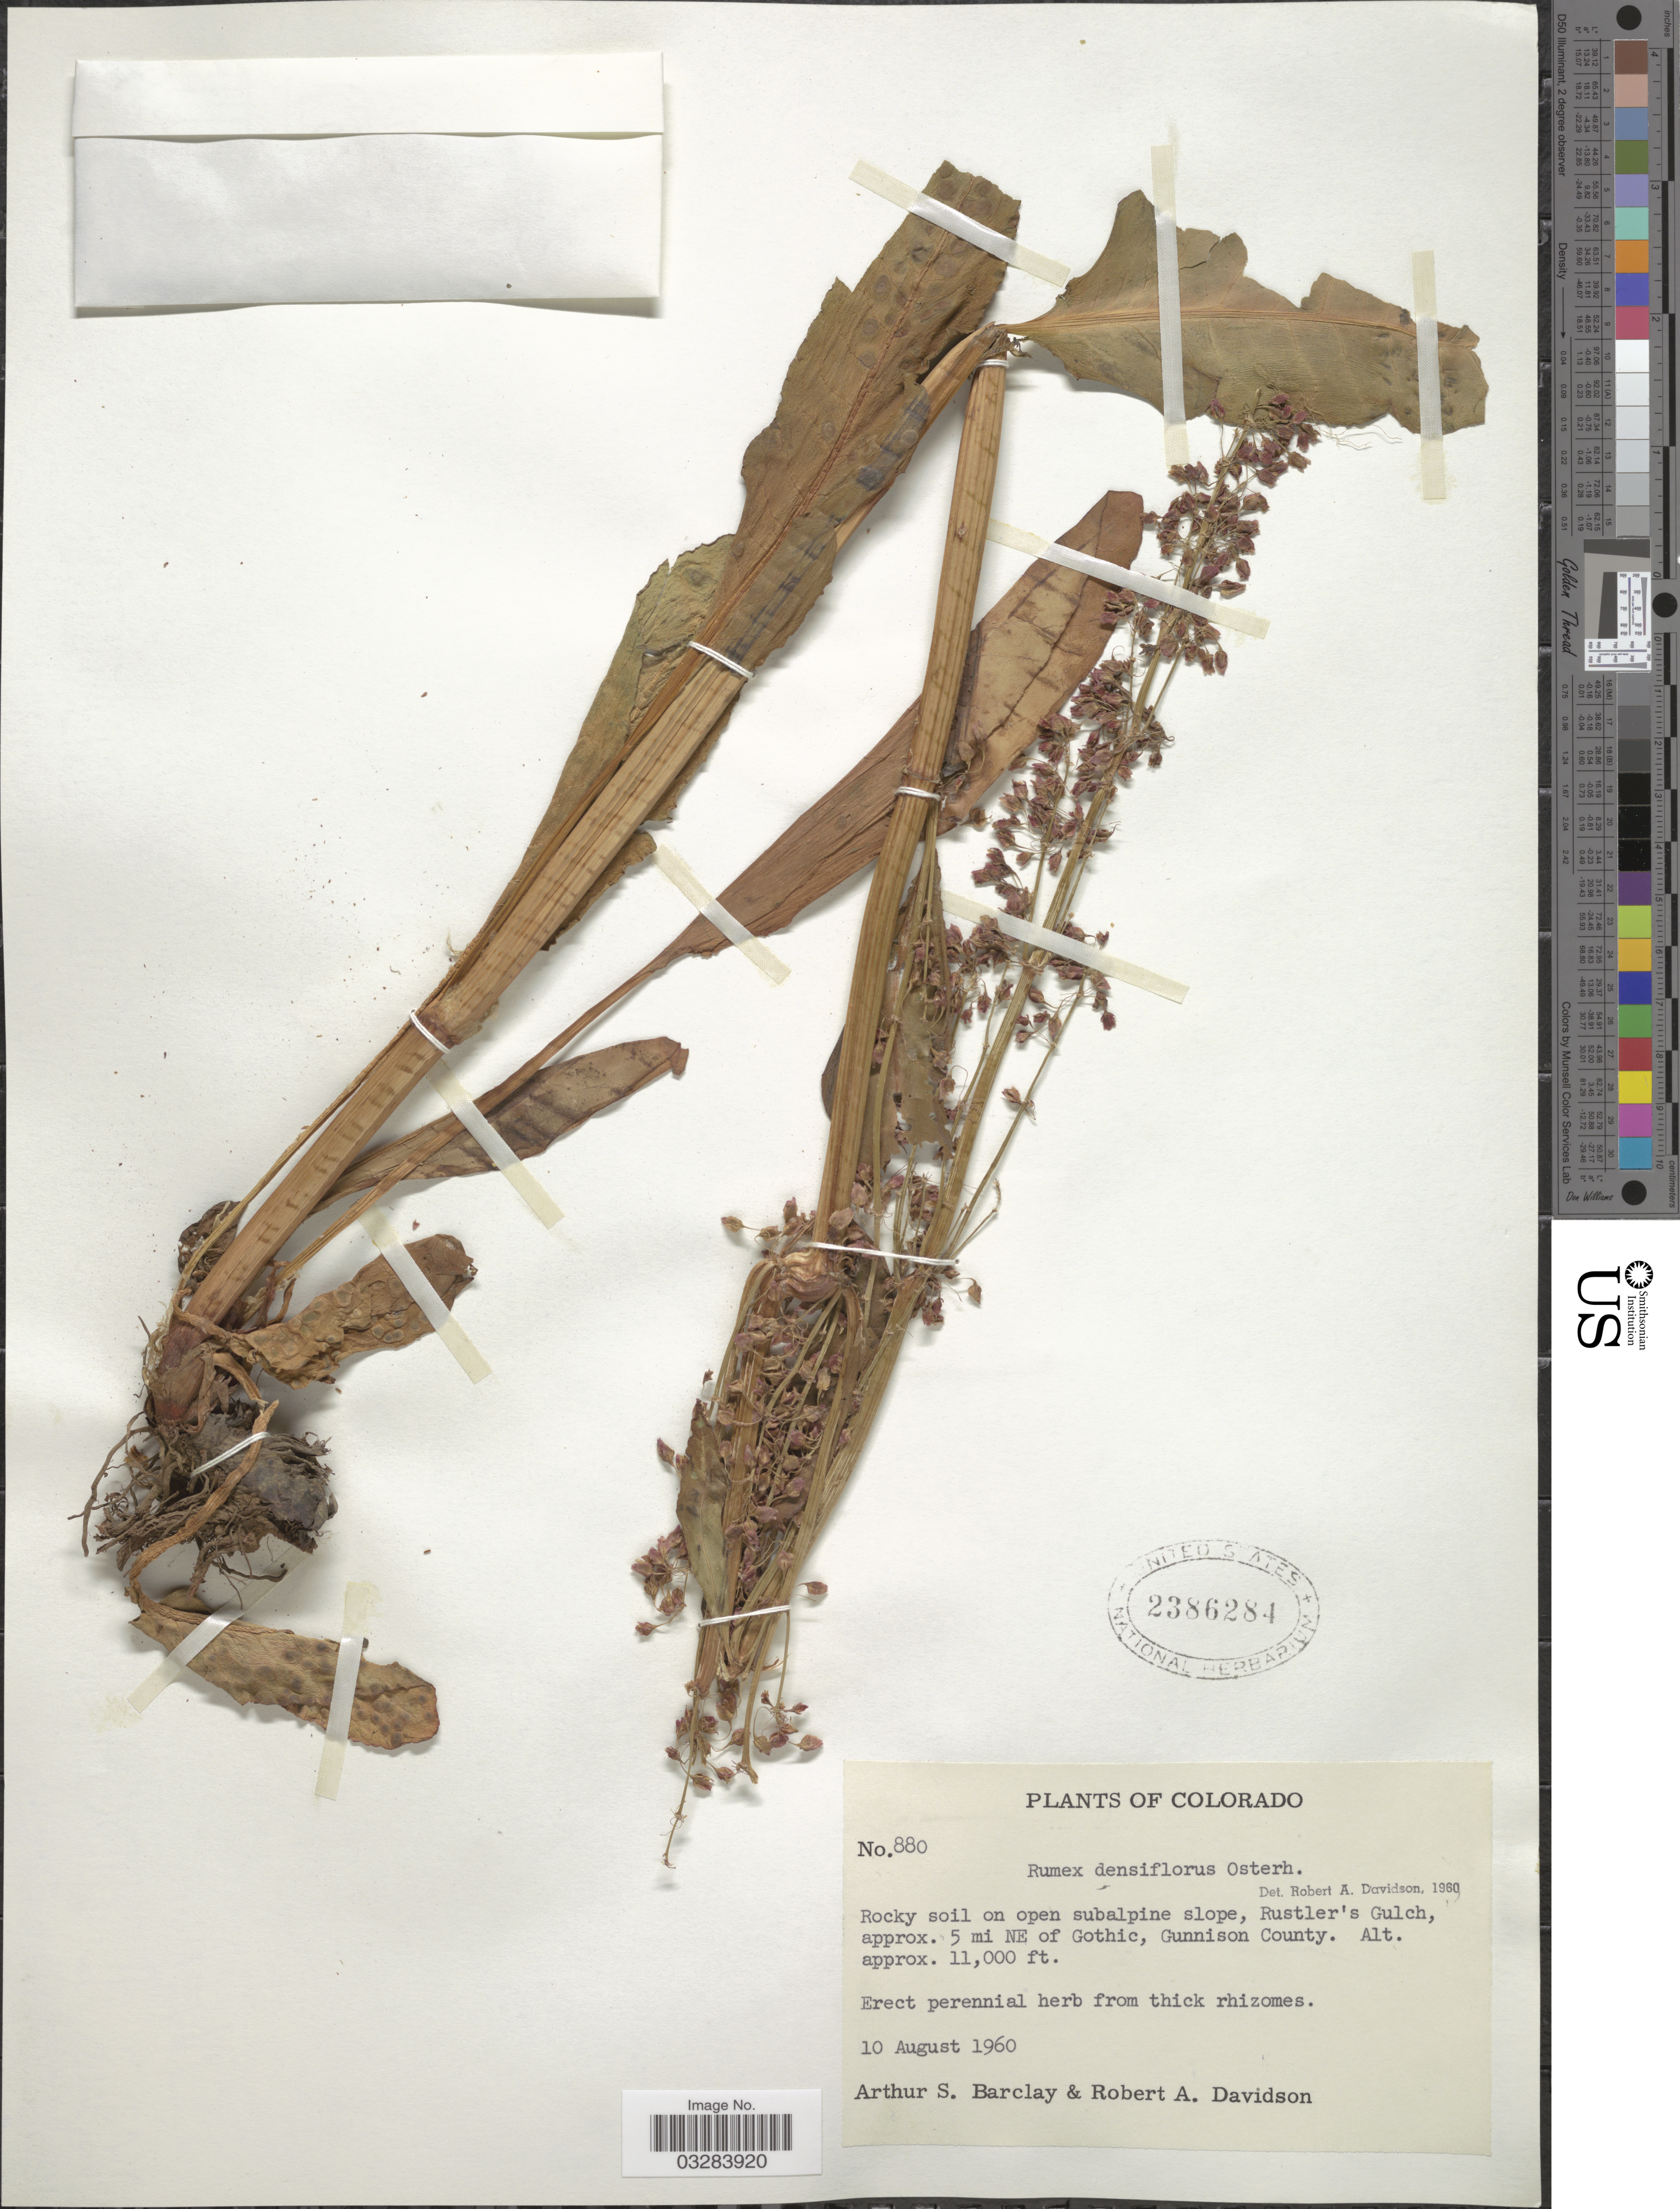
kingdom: Plantae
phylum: Tracheophyta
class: Magnoliopsida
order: Caryophyllales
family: Polygonaceae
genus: Rumex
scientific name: Rumex densiflorus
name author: Osterh.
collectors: A. S. Barclay & R. A. Davidson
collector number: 880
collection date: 1960-08-10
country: United States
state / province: Colorado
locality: Rustler's Gulch, approx. 5 mi NE of Gothic, Gunnison County.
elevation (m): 3353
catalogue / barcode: US 2386284